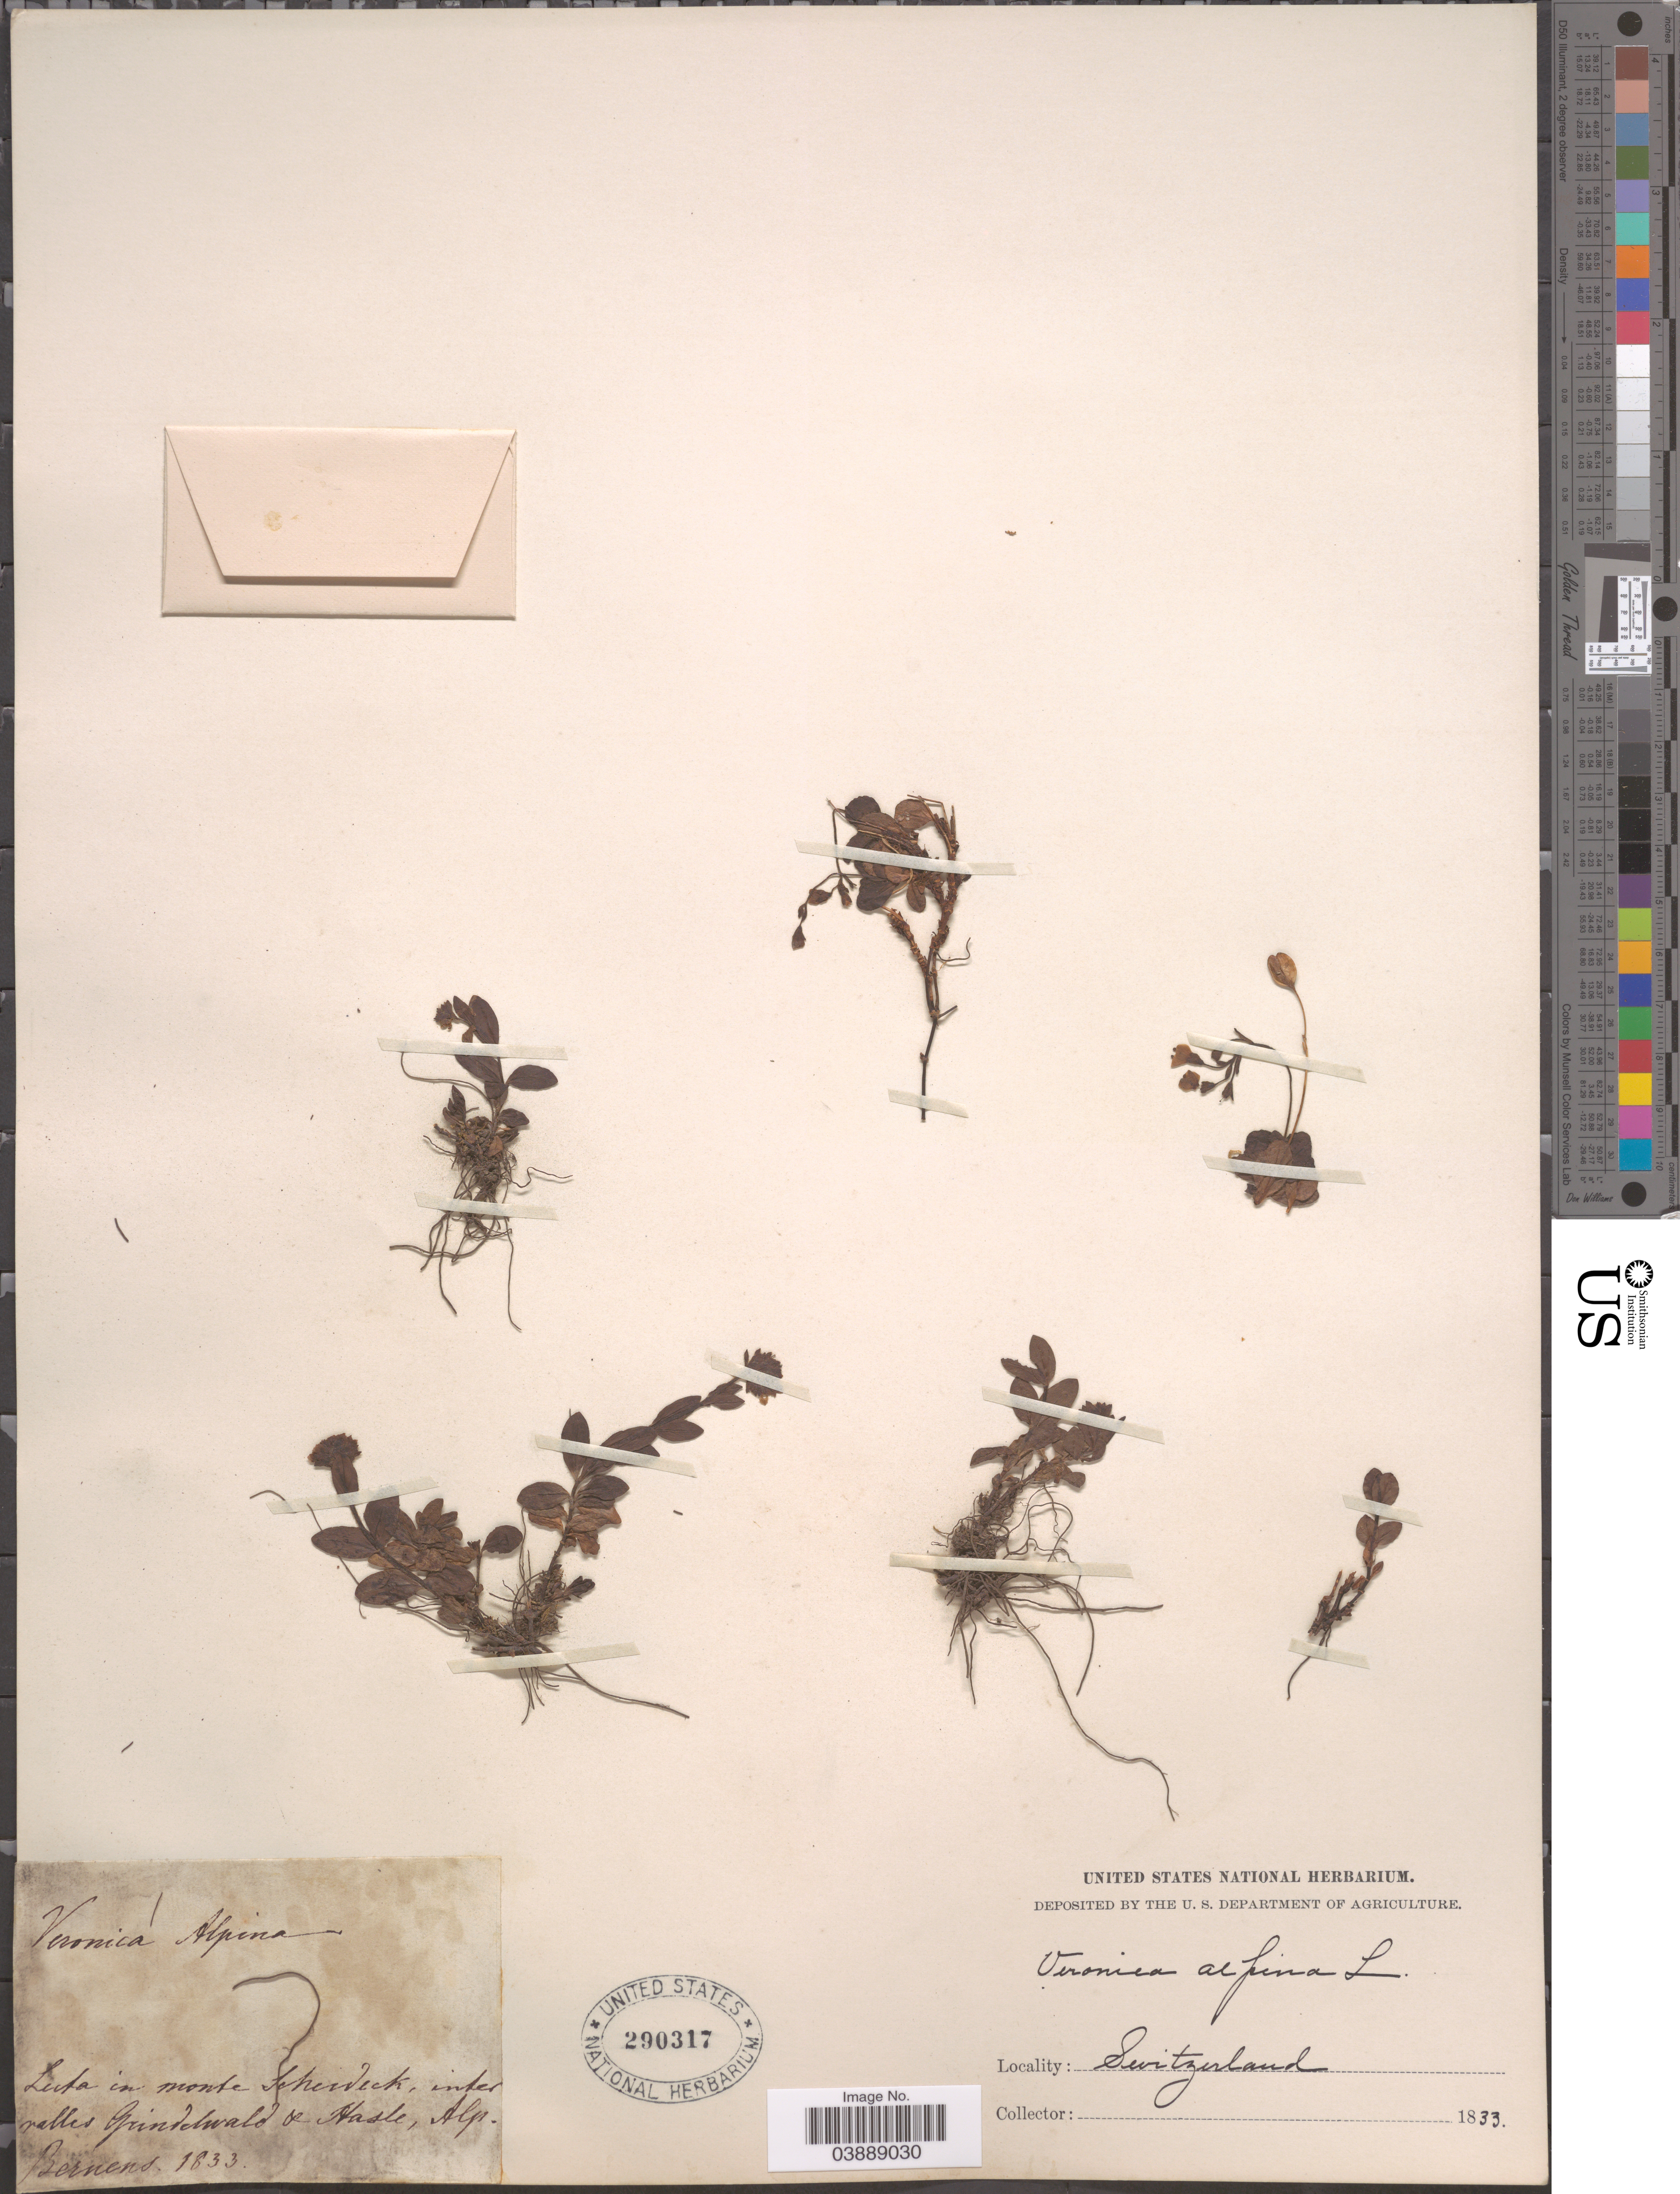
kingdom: Plantae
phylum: Tracheophyta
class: Magnoliopsida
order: Lamiales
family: Plantaginaceae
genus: Veronica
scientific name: Veronica alpina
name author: L.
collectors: Bernens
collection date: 1833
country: Switzerland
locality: Luta in monte Scherdeck, inter valles Grindelwald de Hasle, Alp.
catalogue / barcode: US 290317